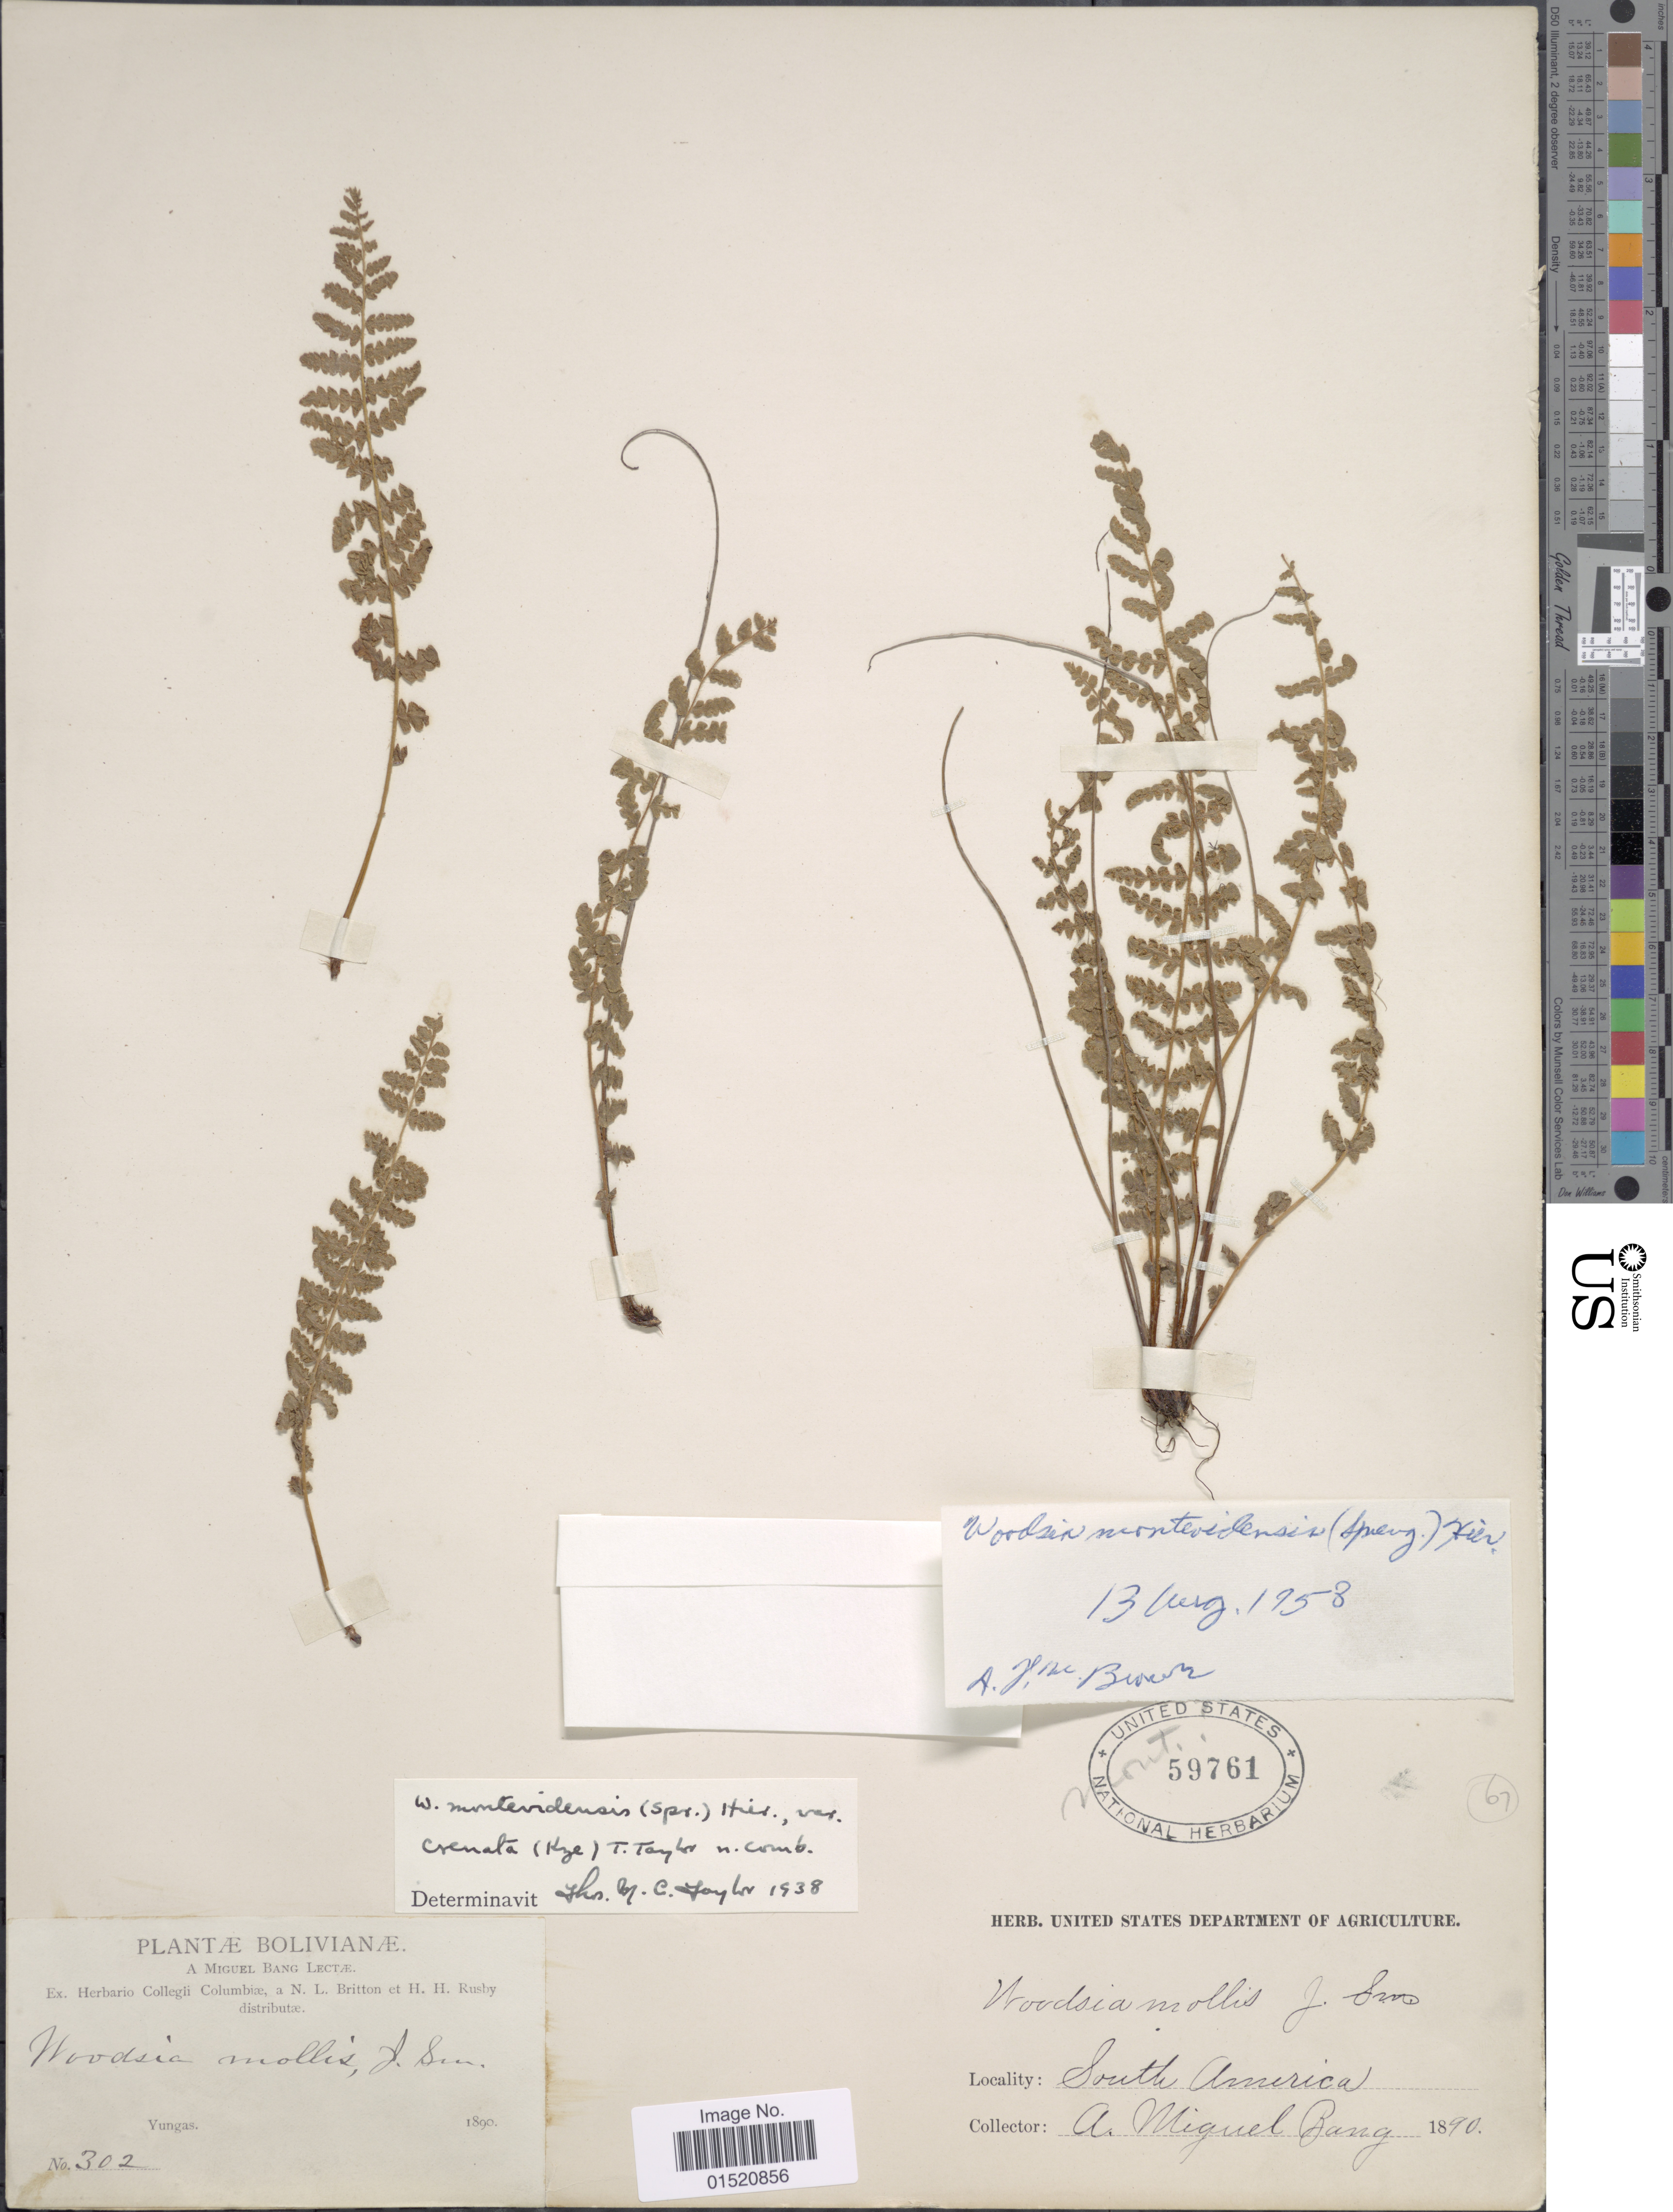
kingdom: Plantae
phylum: Tracheophyta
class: Polypodiopsida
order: Polypodiales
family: Woodsiaceae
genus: Woodsia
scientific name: Woodsia montevidensis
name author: (Spreng.) Hieron.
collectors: M. Bang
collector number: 302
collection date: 1890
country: Bolivia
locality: Yungas, South America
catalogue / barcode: US 59761